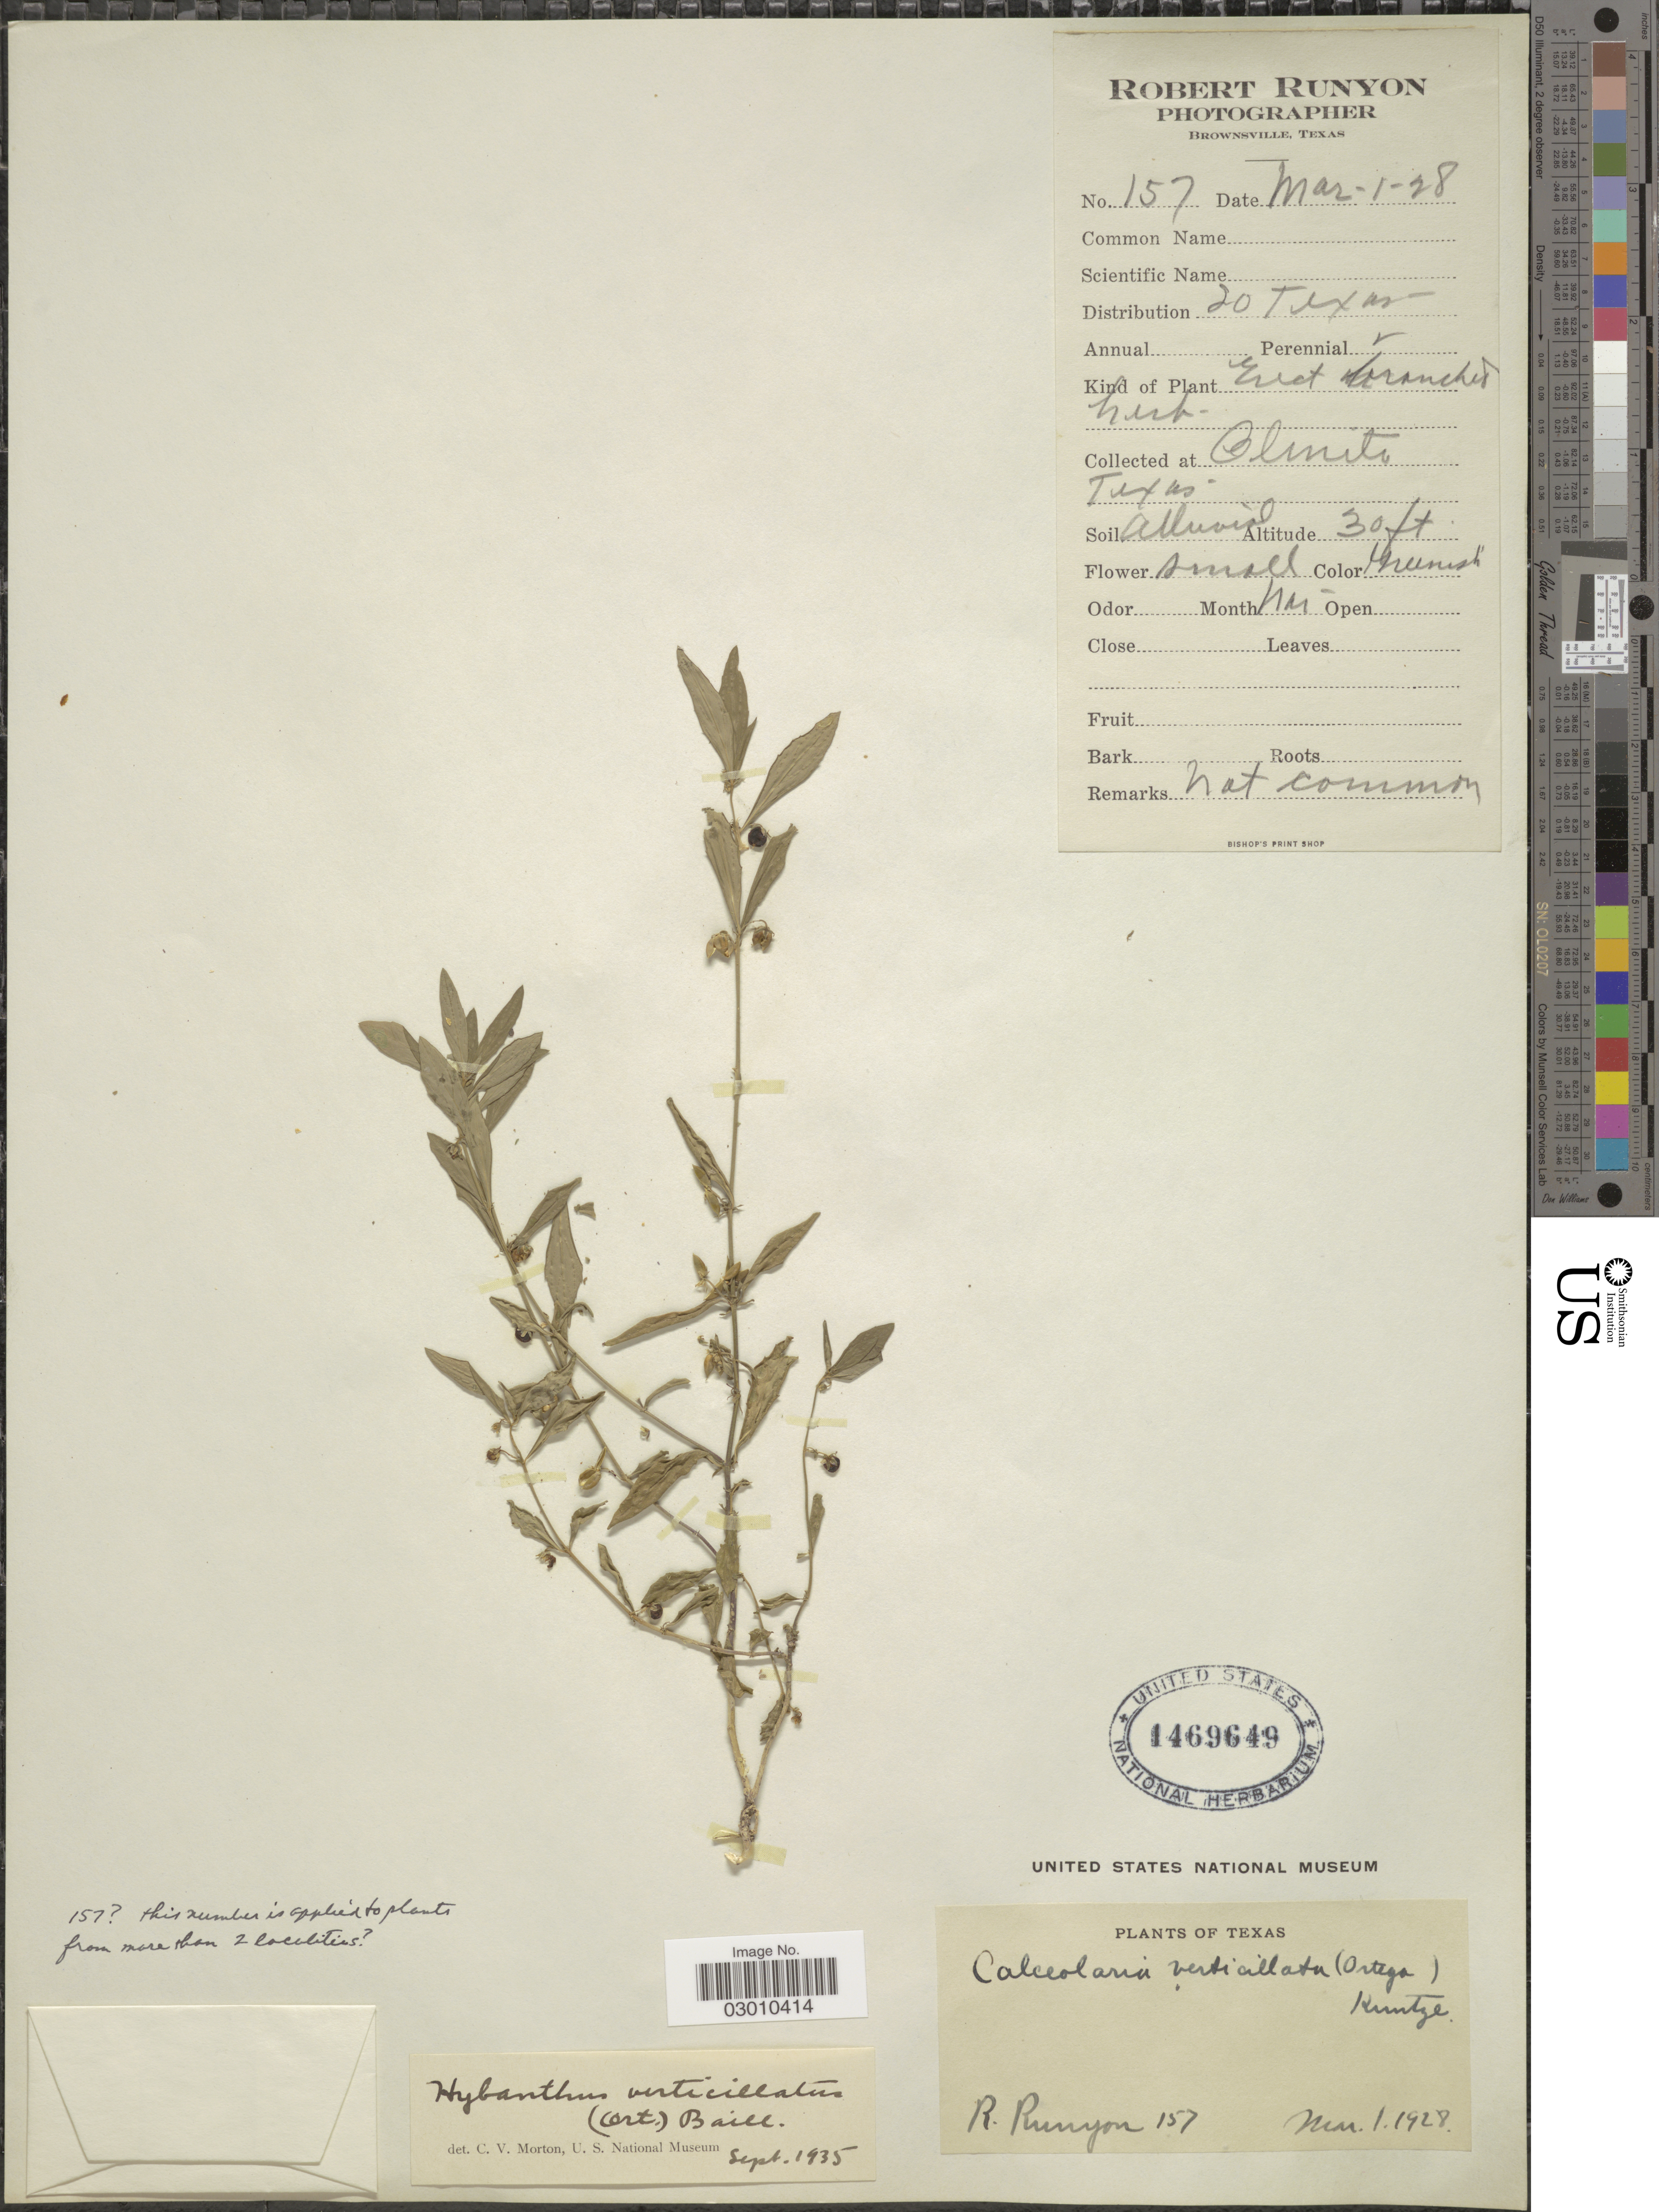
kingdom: Plantae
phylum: Tracheophyta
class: Magnoliopsida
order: Malpighiales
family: Violaceae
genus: Pombalia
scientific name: Pombalia verticillata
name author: (Ortega) Paula-Souza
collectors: R. Runyon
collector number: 157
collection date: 1928-03-01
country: United States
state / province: Texas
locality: Olmito.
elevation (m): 9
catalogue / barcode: US 1469649